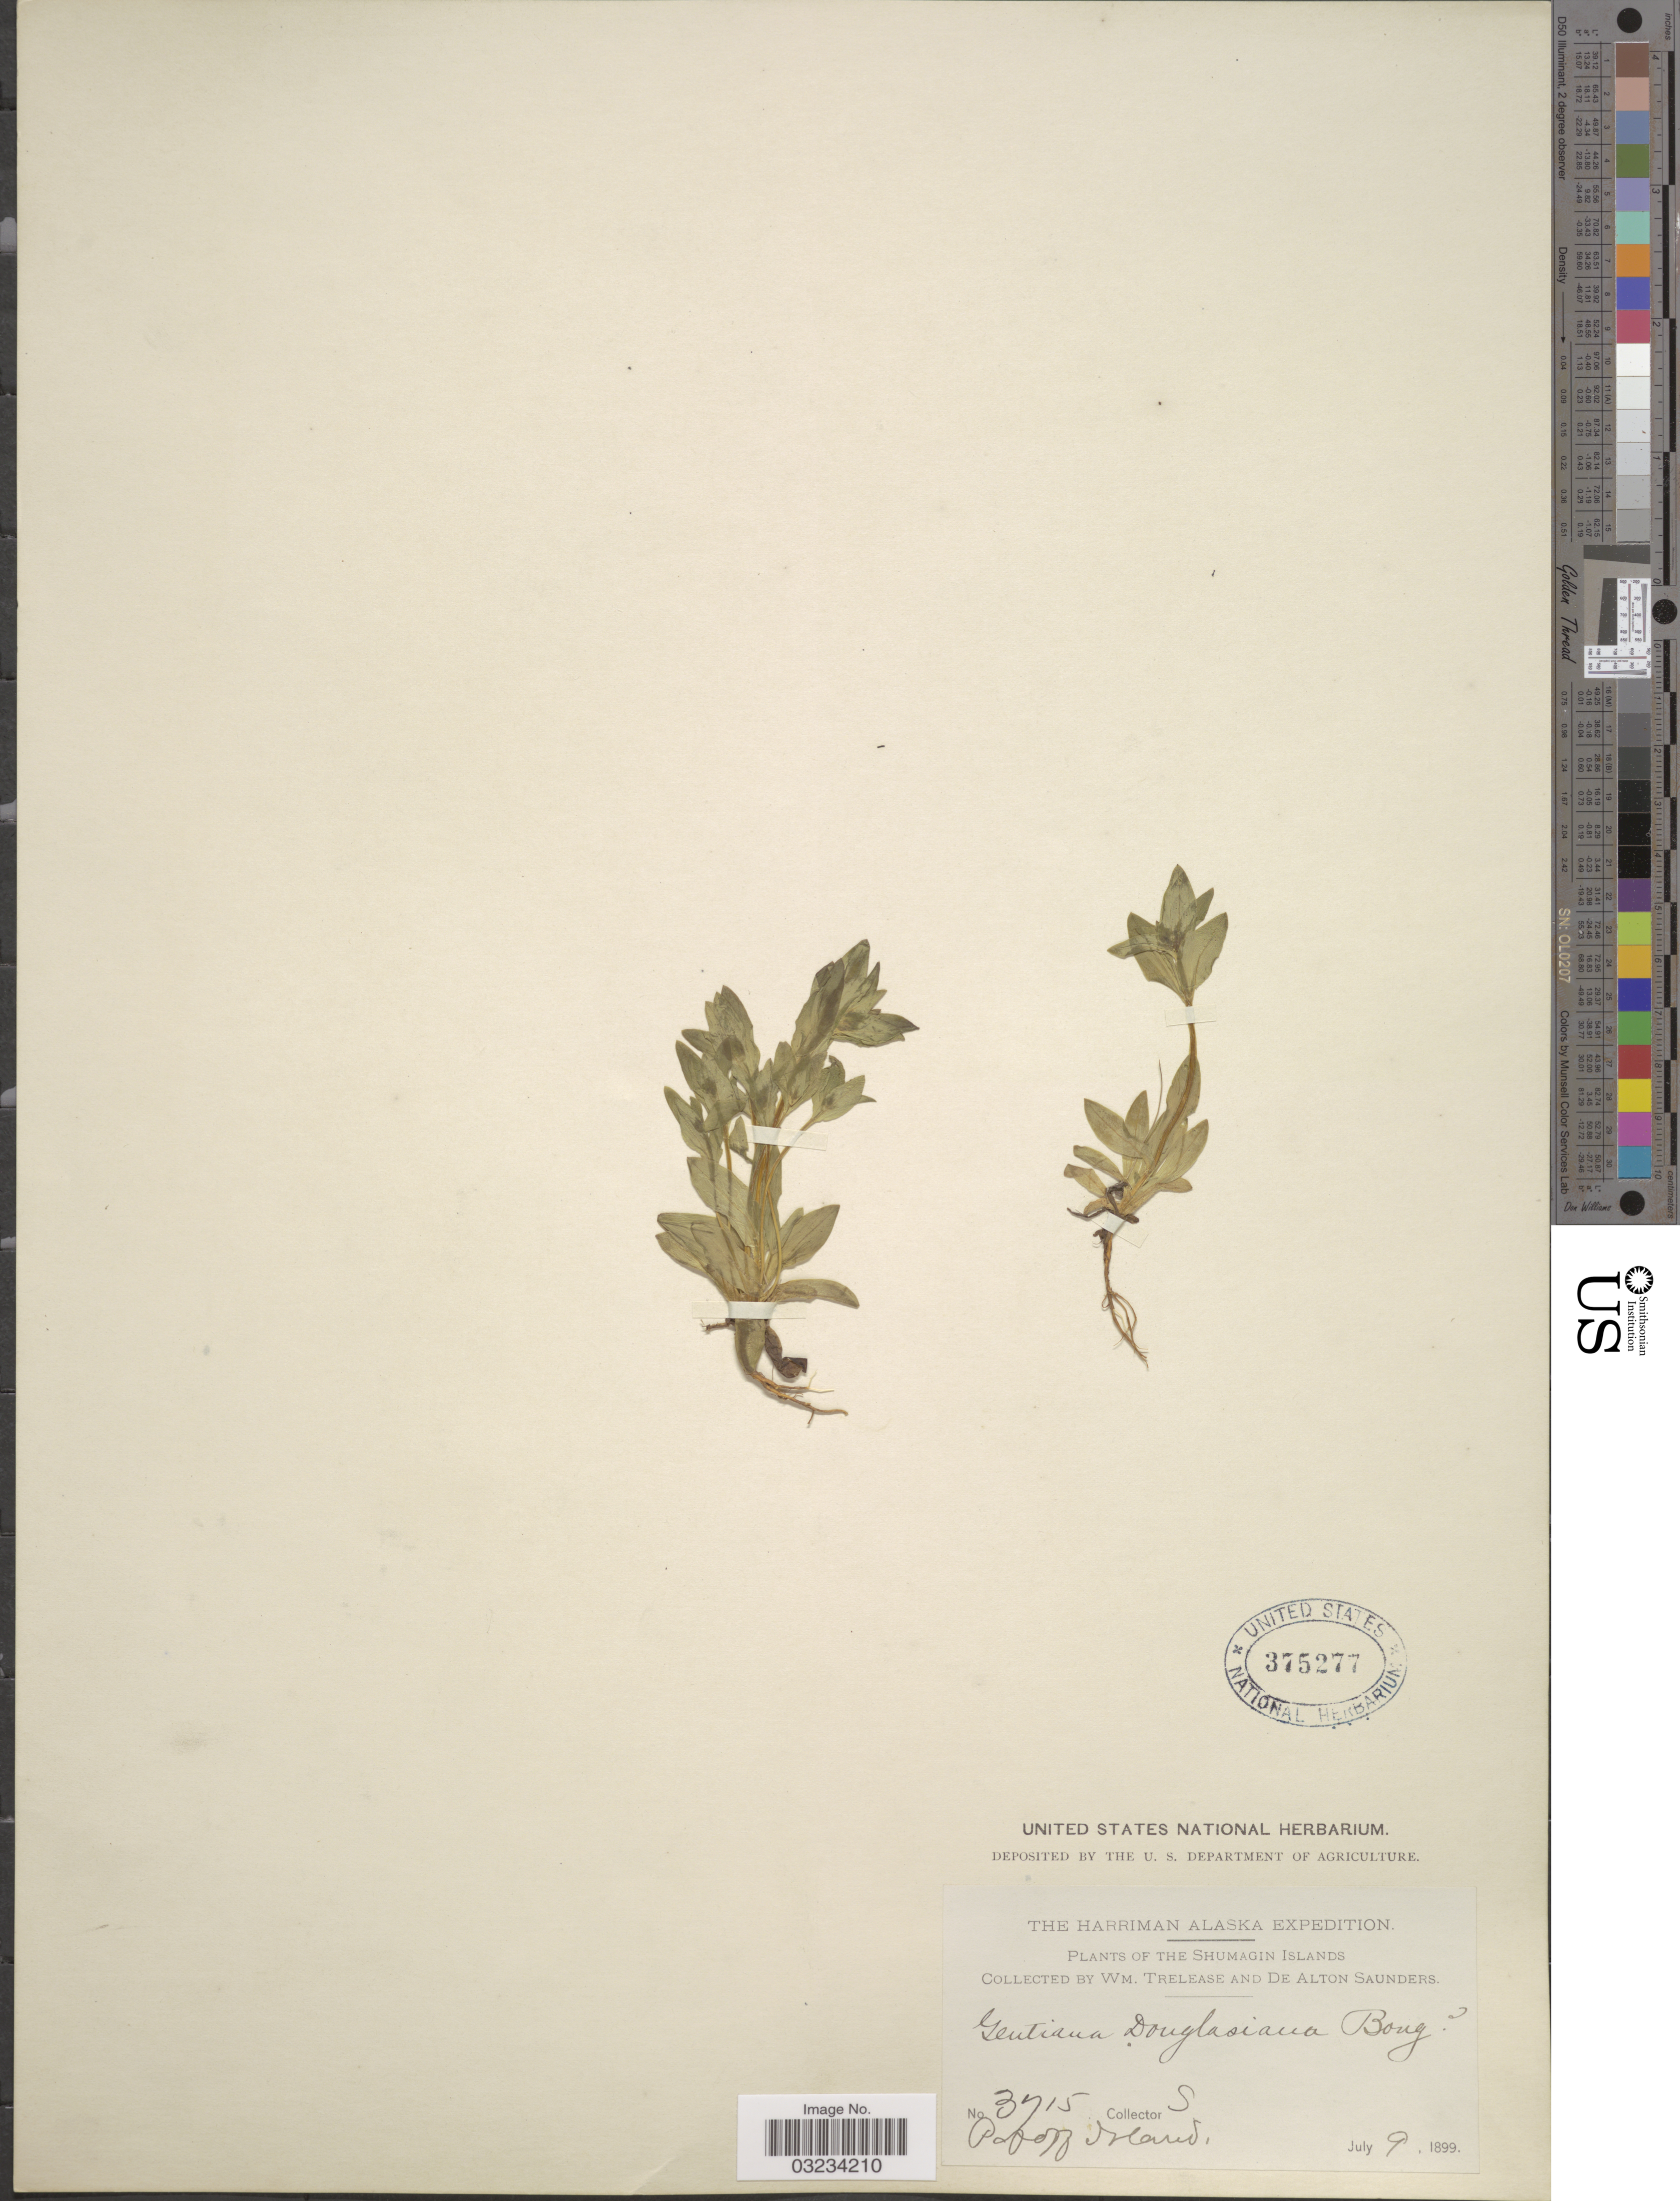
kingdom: Plantae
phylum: Tracheophyta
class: Magnoliopsida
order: Gentianales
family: Gentianaceae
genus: Gentiana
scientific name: Gentiana douglasiana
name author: Bong.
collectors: W. Trelease & D. A. Saunders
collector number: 3715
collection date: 1899-07-09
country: United States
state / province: Alaska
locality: The Shumagin Islands. Popoff Island.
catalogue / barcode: US 375277